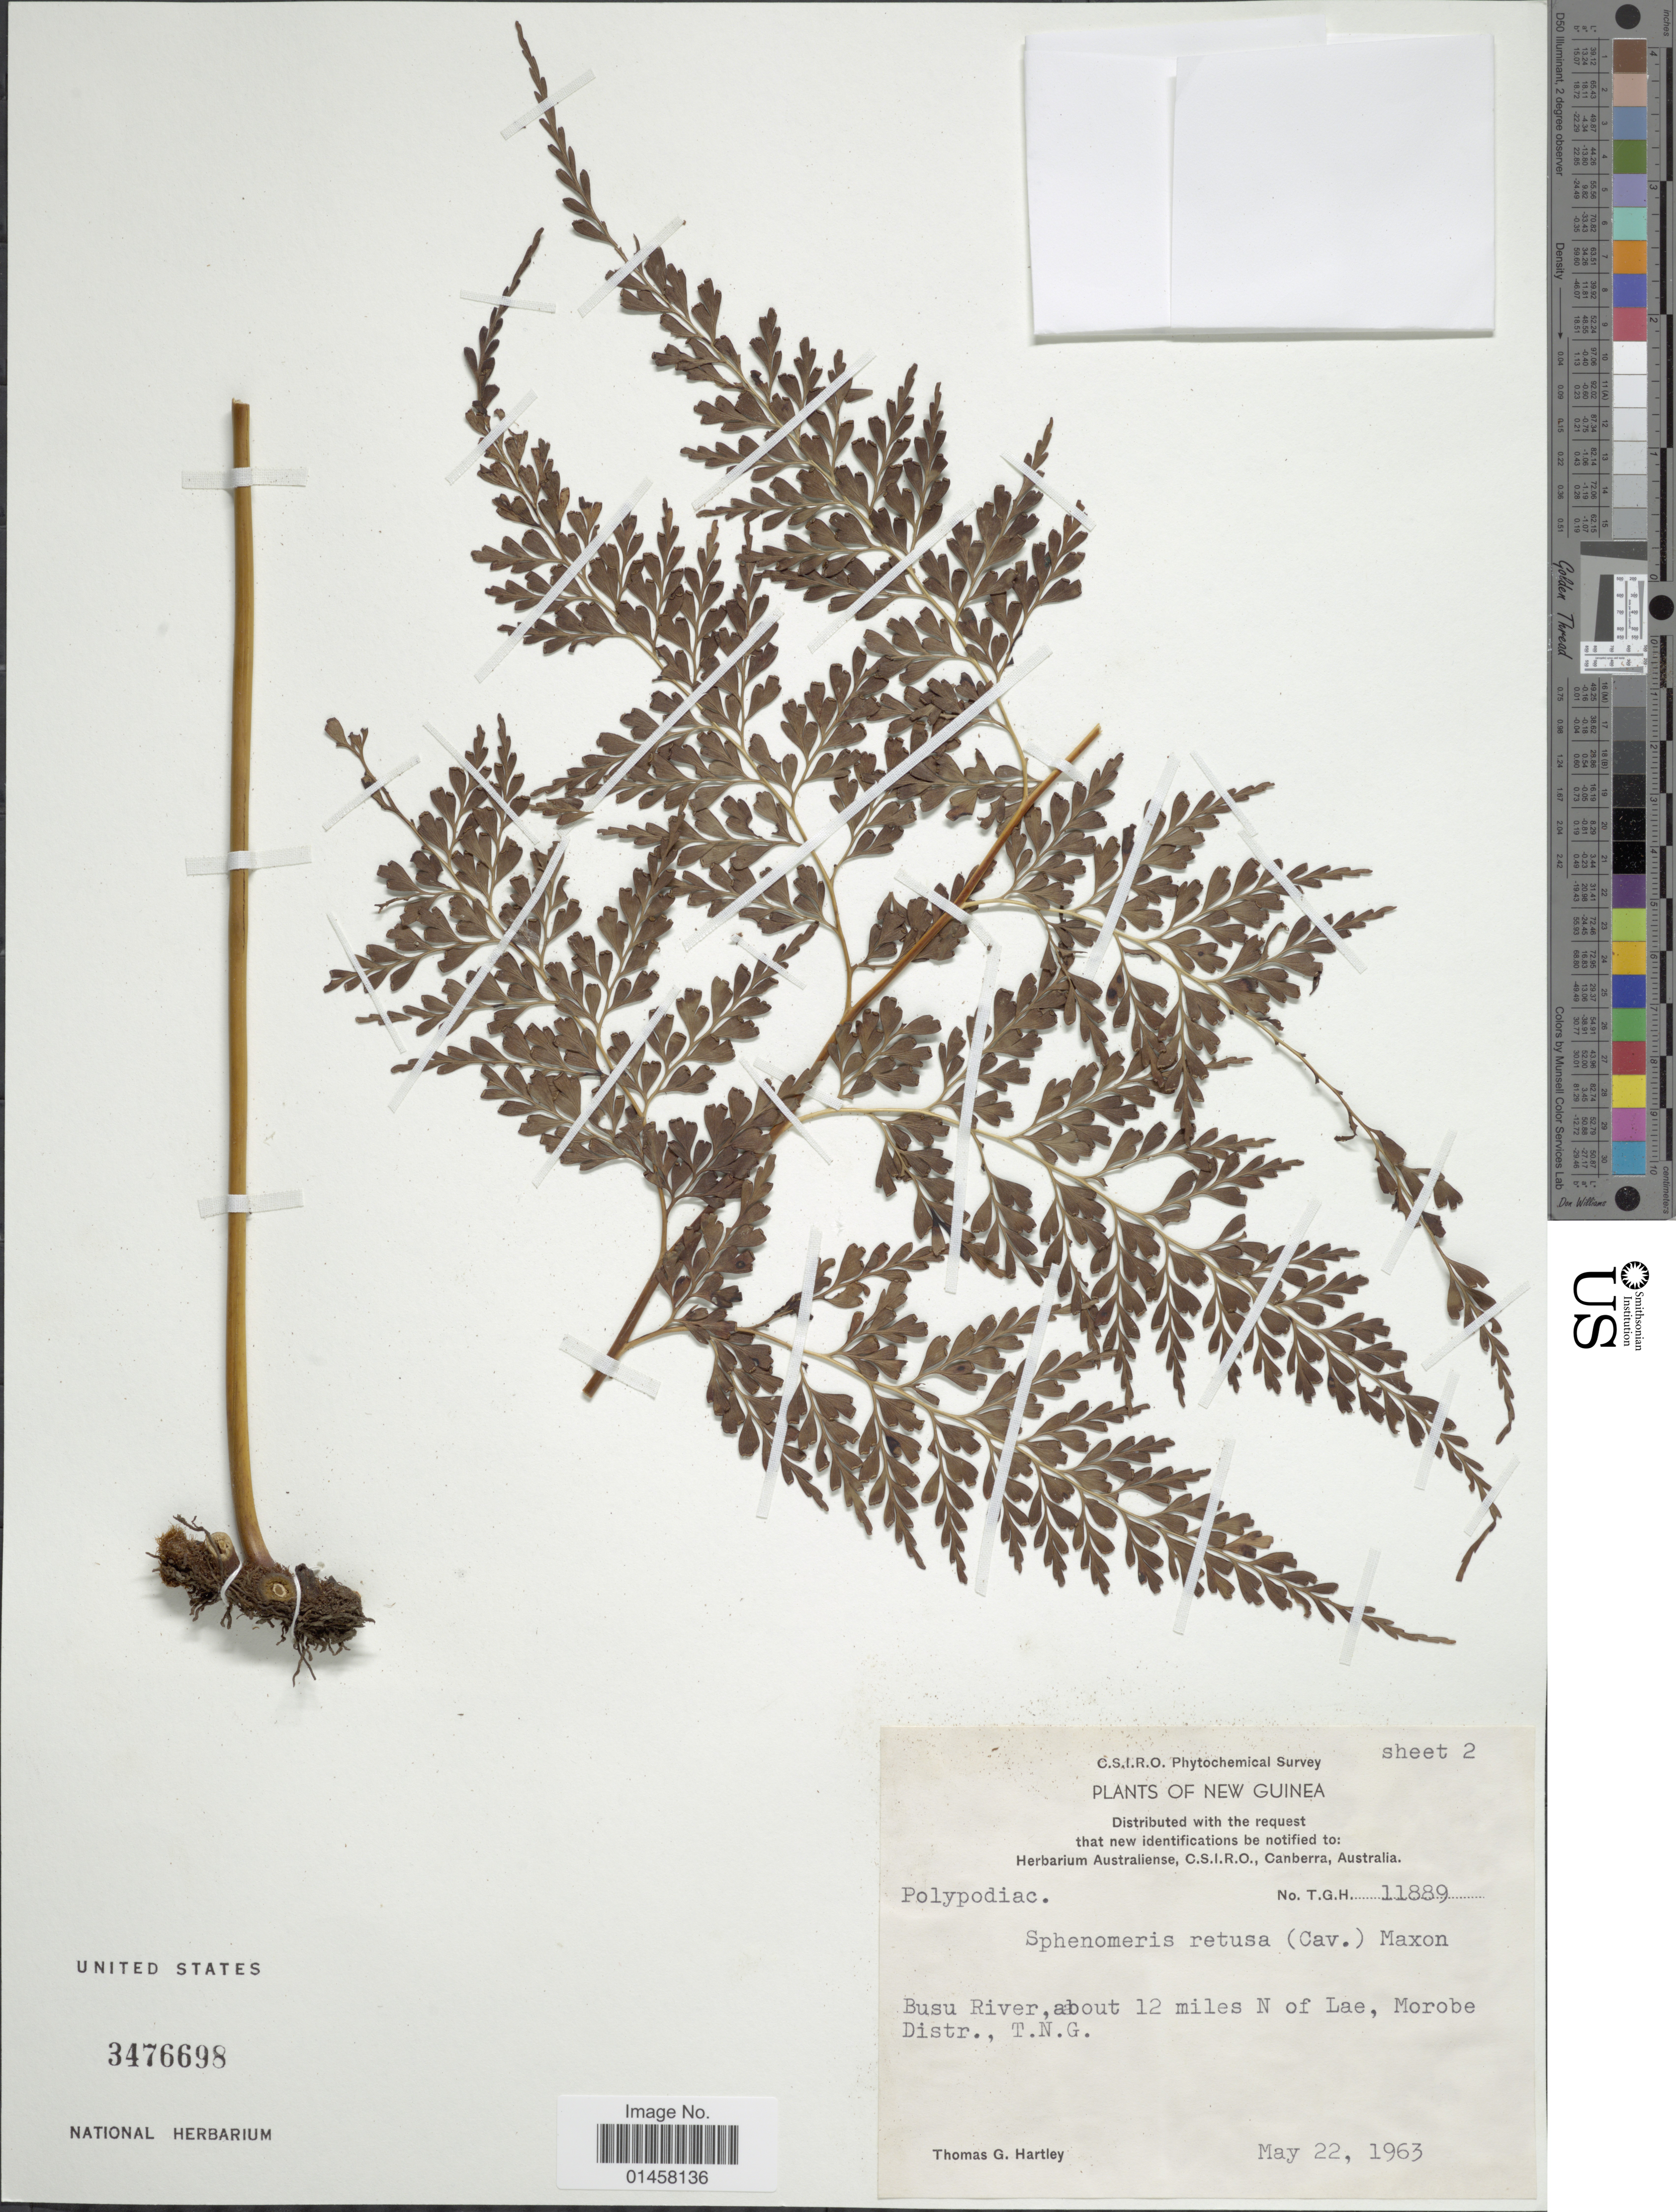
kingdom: Plantae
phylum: Tracheophyta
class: Polypodiopsida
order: Polypodiales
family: Lindsaeaceae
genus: Sphenomeris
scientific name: Sphenomeris retusa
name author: (Cav.) Maxim.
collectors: T. G. Hartley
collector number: TGH 11889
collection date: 1963-05-22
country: Papua New Guinea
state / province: Morobe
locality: Busu River, about 12 miles N. of Lae, Morobe Distr.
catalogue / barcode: US 3476698